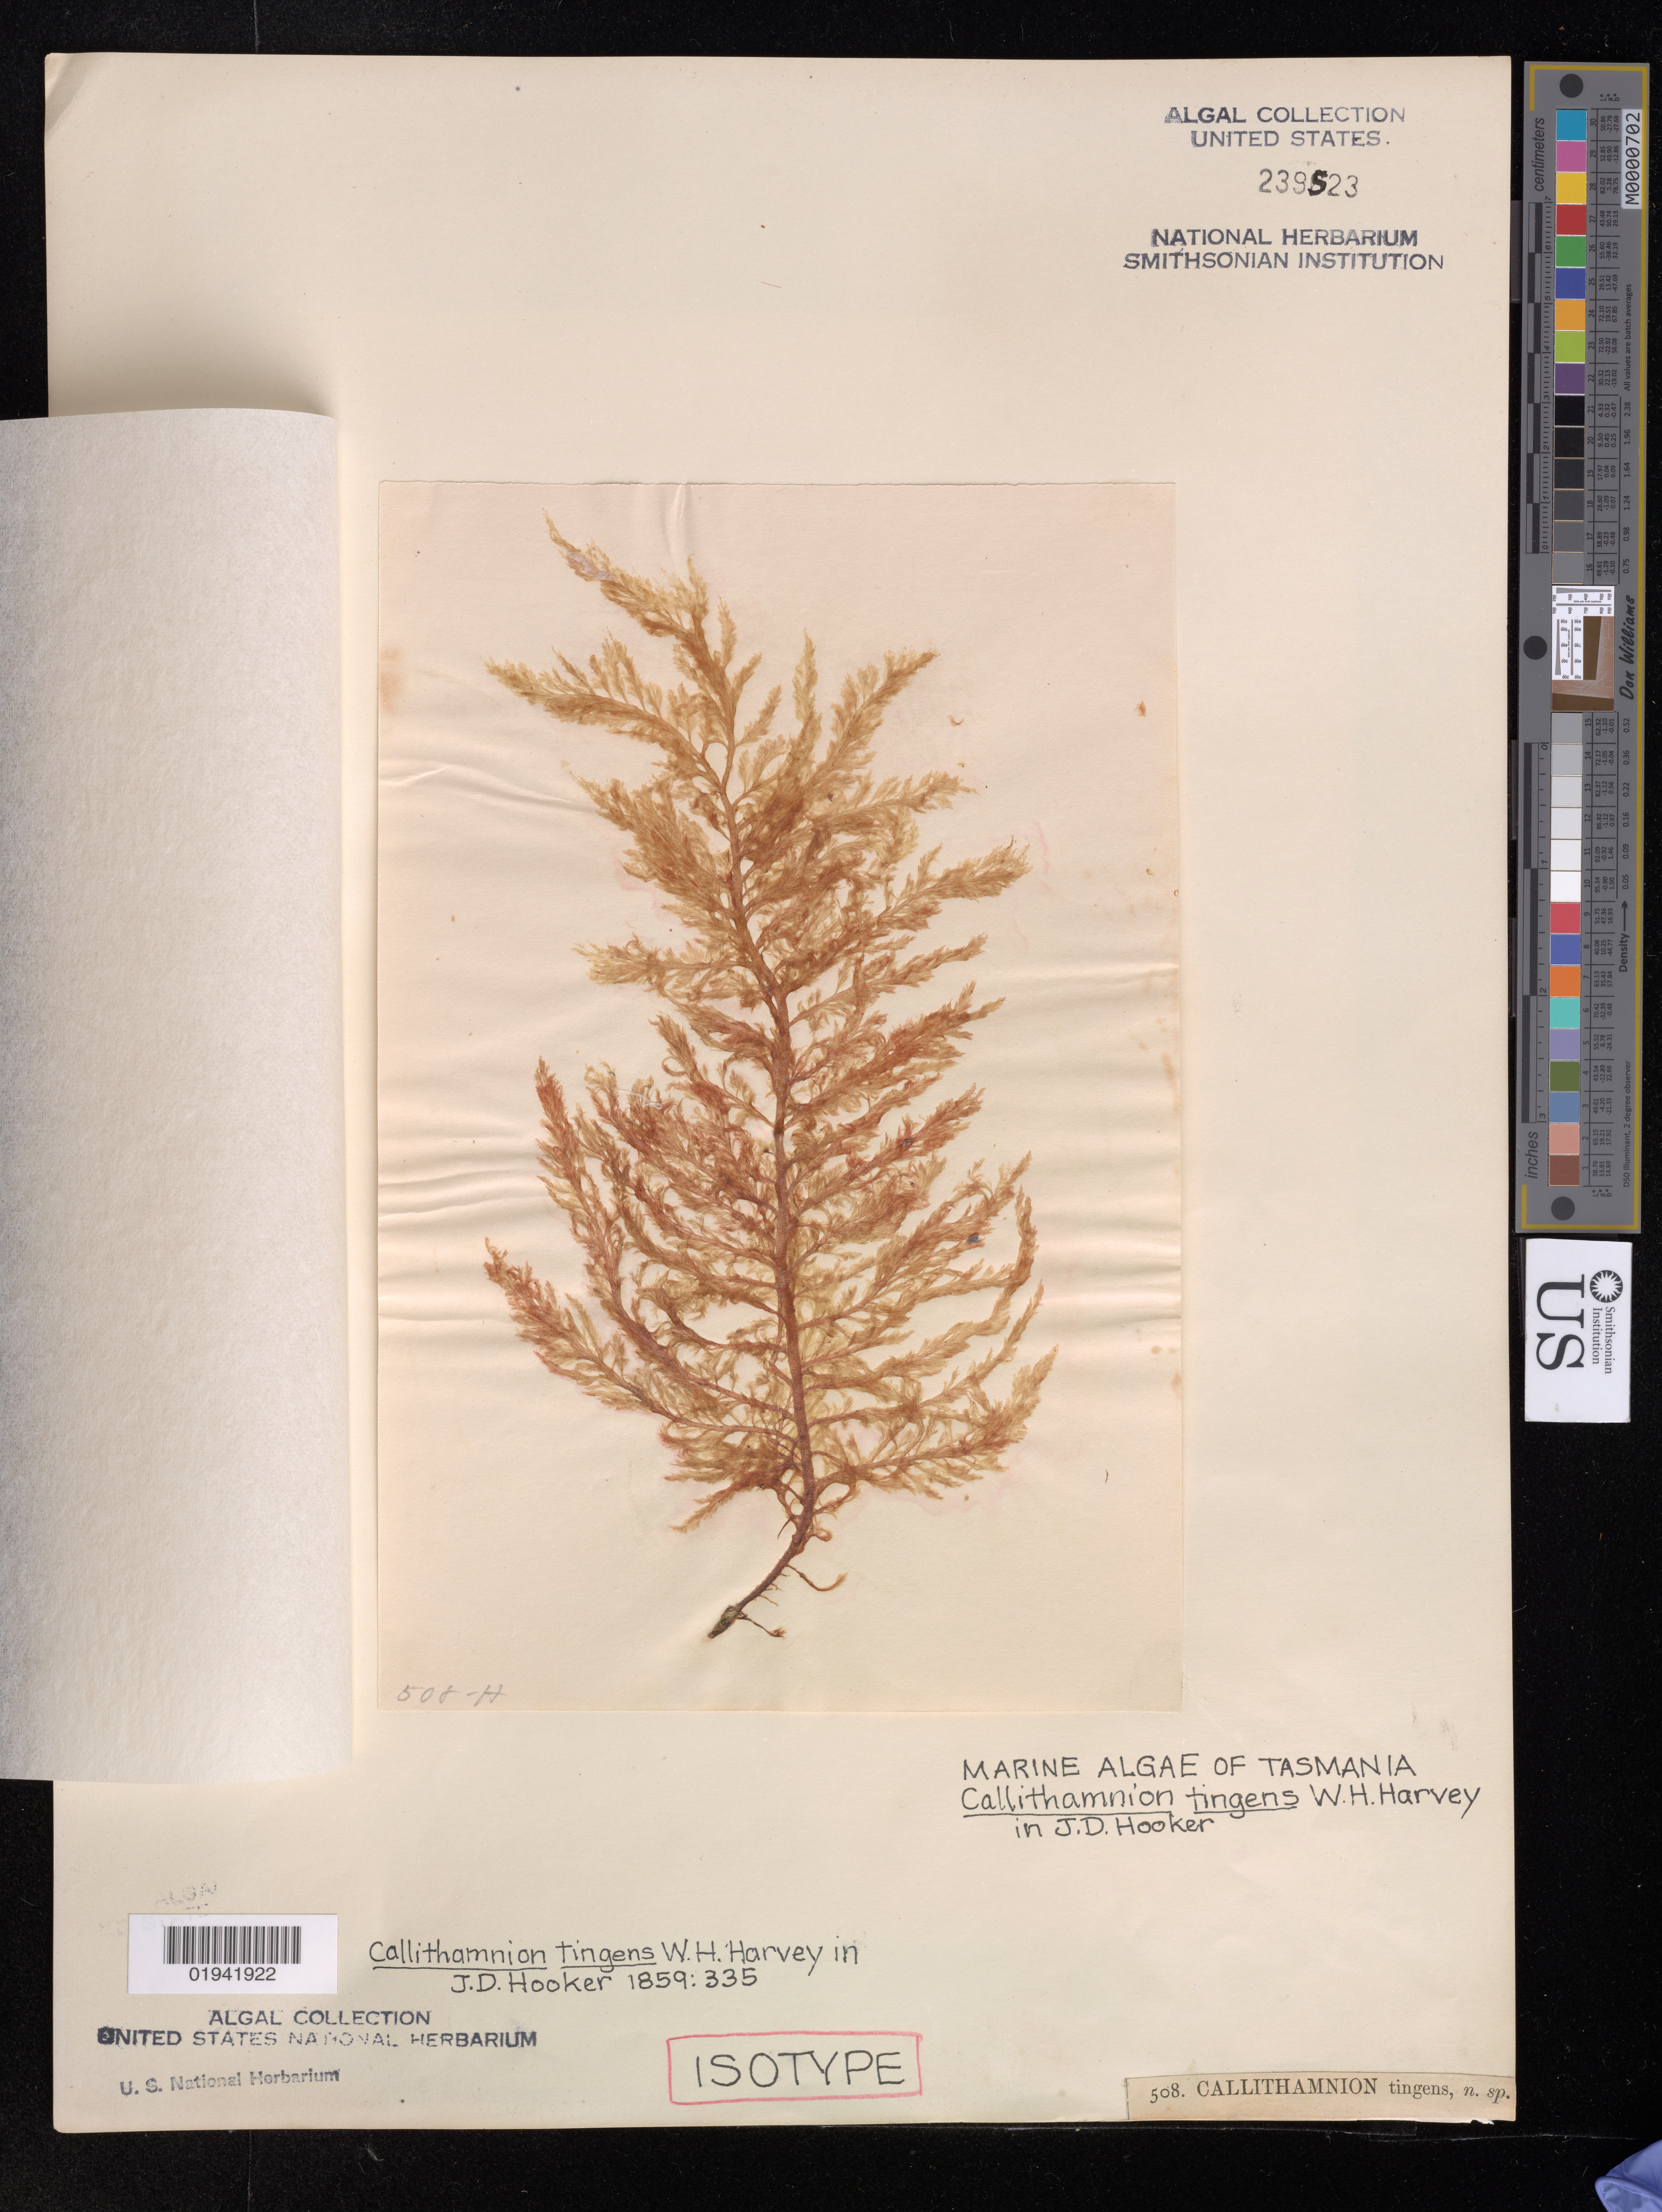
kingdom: Plantae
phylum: Rhodophyta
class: Florideophyceae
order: Ceramiales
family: Callithamniaceae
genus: Callithamnion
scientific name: Callithamnion tingens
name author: Harvey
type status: Isotype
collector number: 508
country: Australia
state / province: Tasmania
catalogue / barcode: US 239523